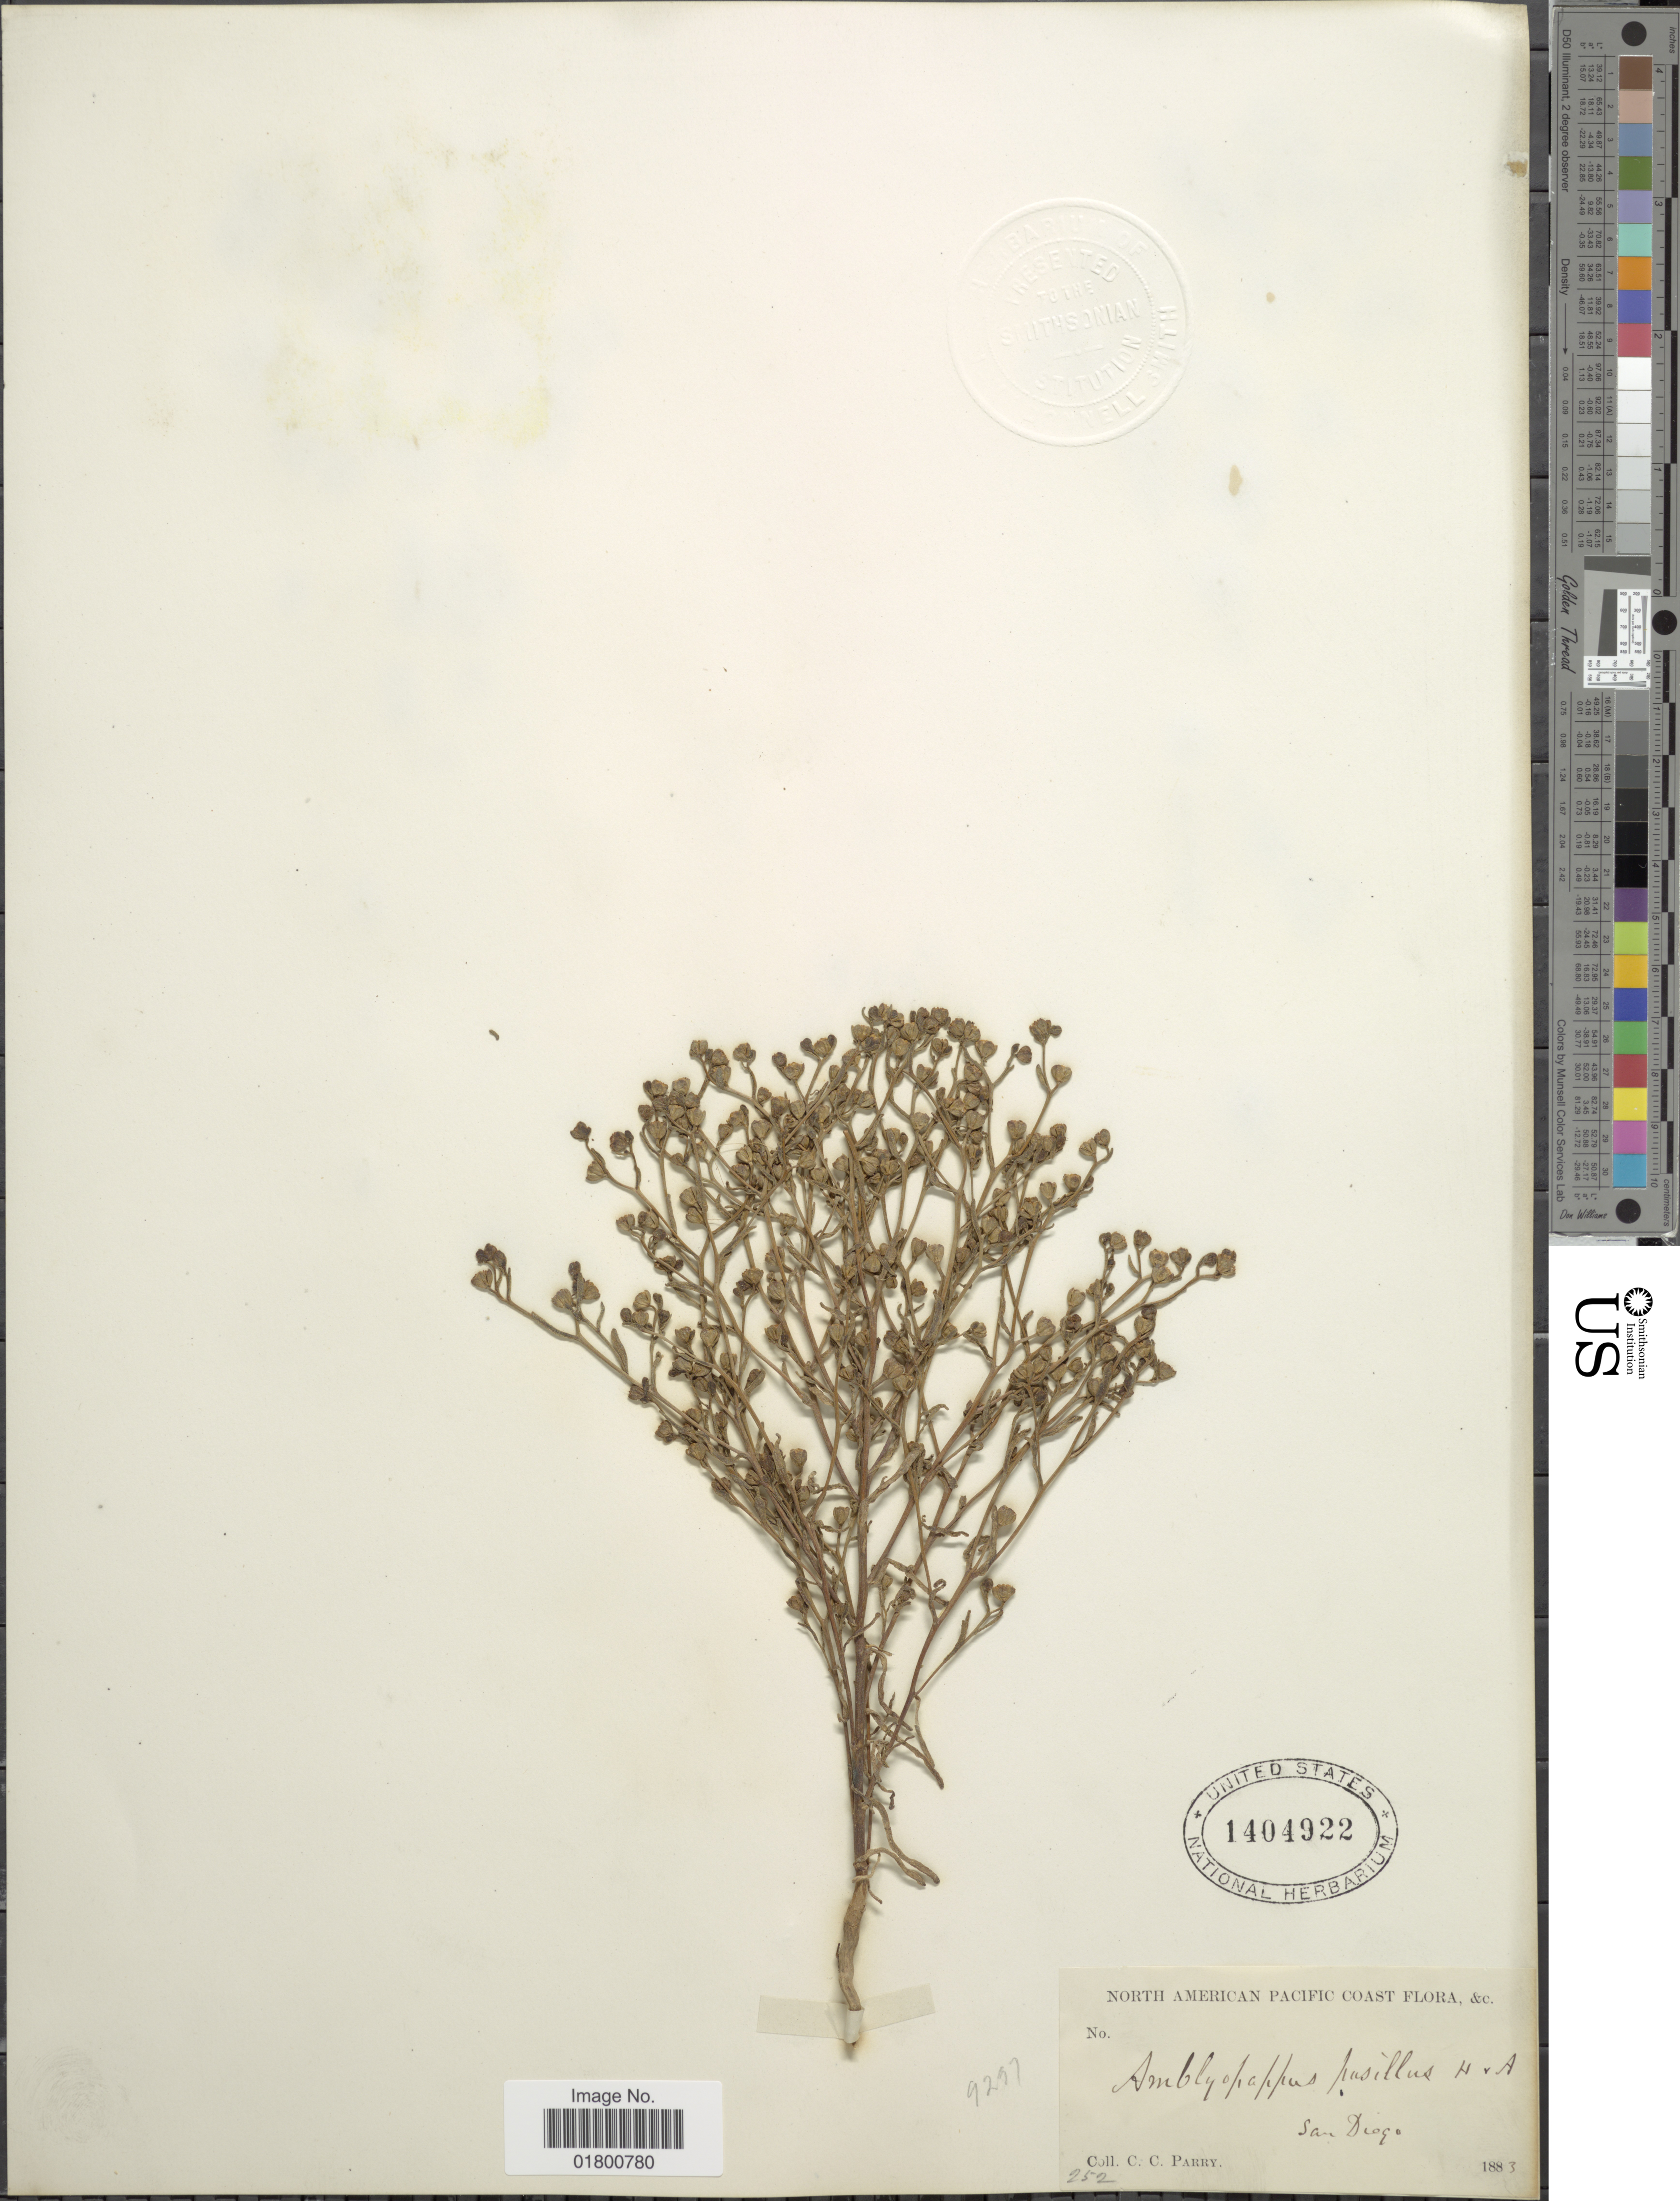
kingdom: Plantae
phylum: Tracheophyta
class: Magnoliopsida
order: Asterales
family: Asteraceae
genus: Amblyopappus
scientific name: Amblyopappus pusillus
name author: Hook. & Arn.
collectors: C. C. Parry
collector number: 252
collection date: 1883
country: United States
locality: North American Pacific Coast, San Diego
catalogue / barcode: US 1404922